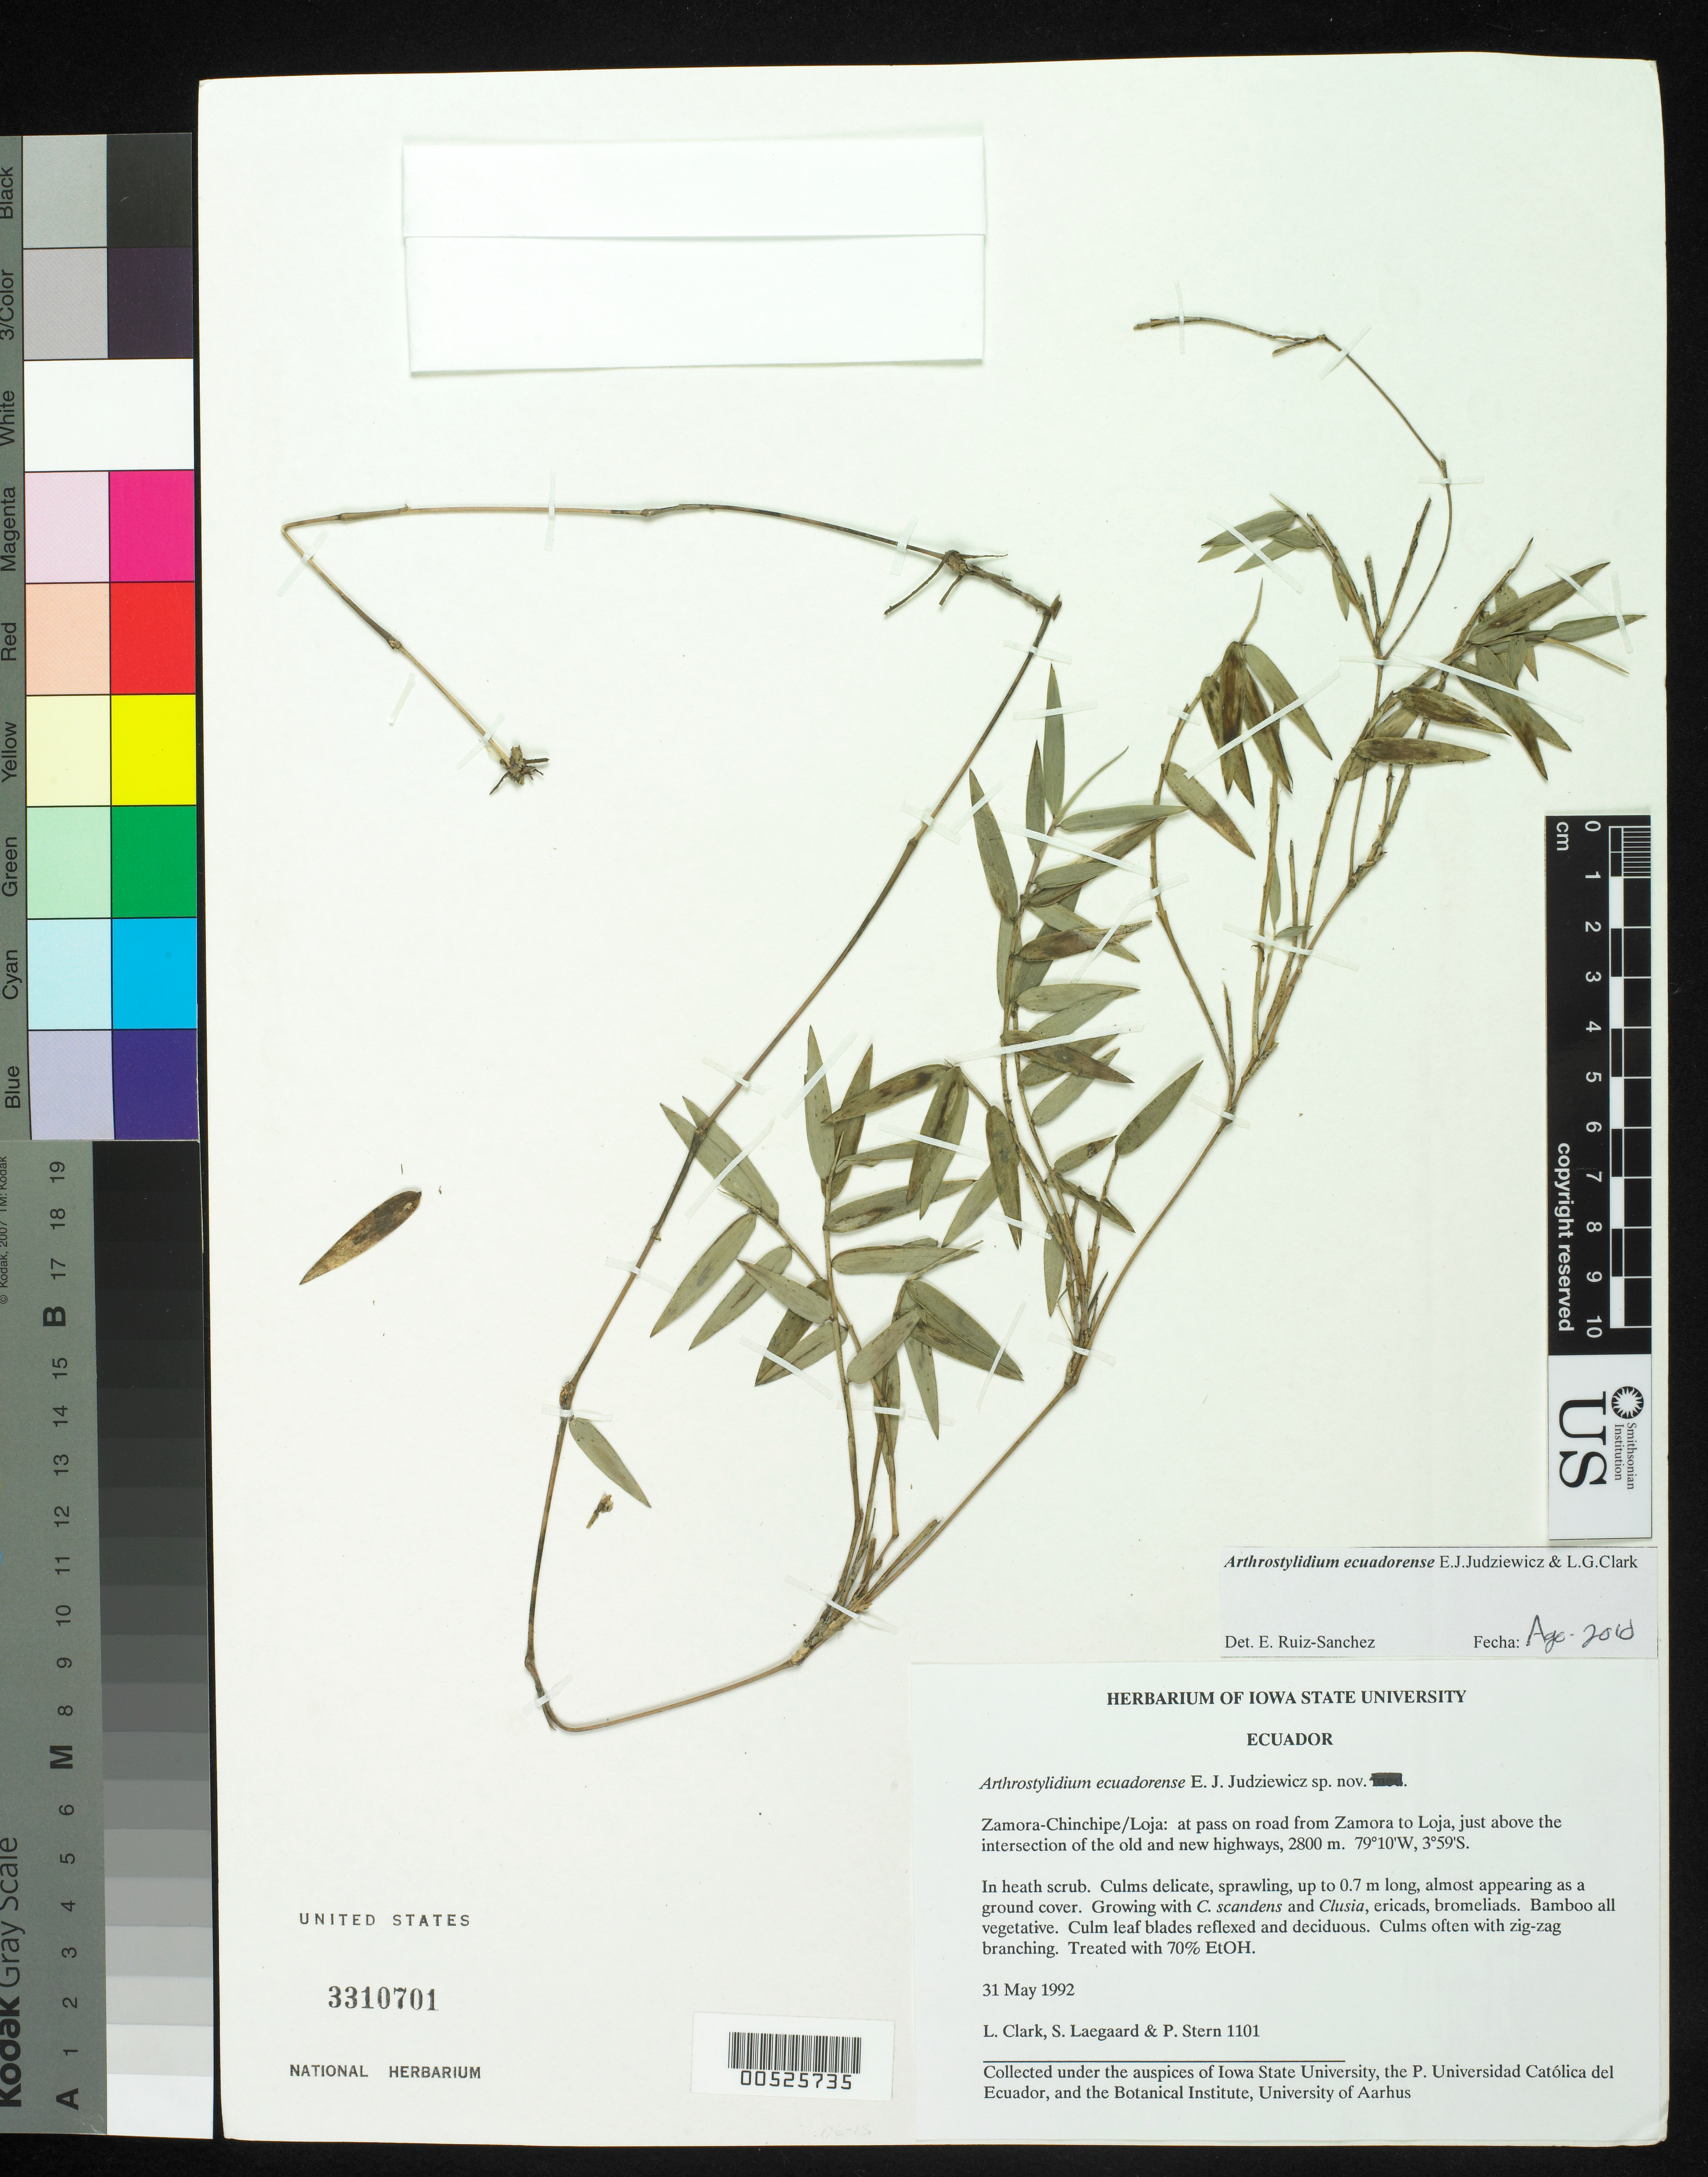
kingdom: Plantae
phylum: Tracheophyta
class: Liliopsida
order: Poales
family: Poaceae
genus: Arthrostylidium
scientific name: Arthrostylidium ecuadorense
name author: Judz. & L.G. Clark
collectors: L. G. Clark, S. Lægaard & P. Stern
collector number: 1101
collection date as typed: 31 May 1992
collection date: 1992-05-31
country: Ecuador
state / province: Loja / Zamora-Chinchipe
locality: At Pass on road from Zamora to Loja, just above the intersection of the old and new highways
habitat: In heath scrub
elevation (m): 2800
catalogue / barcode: US 3310701